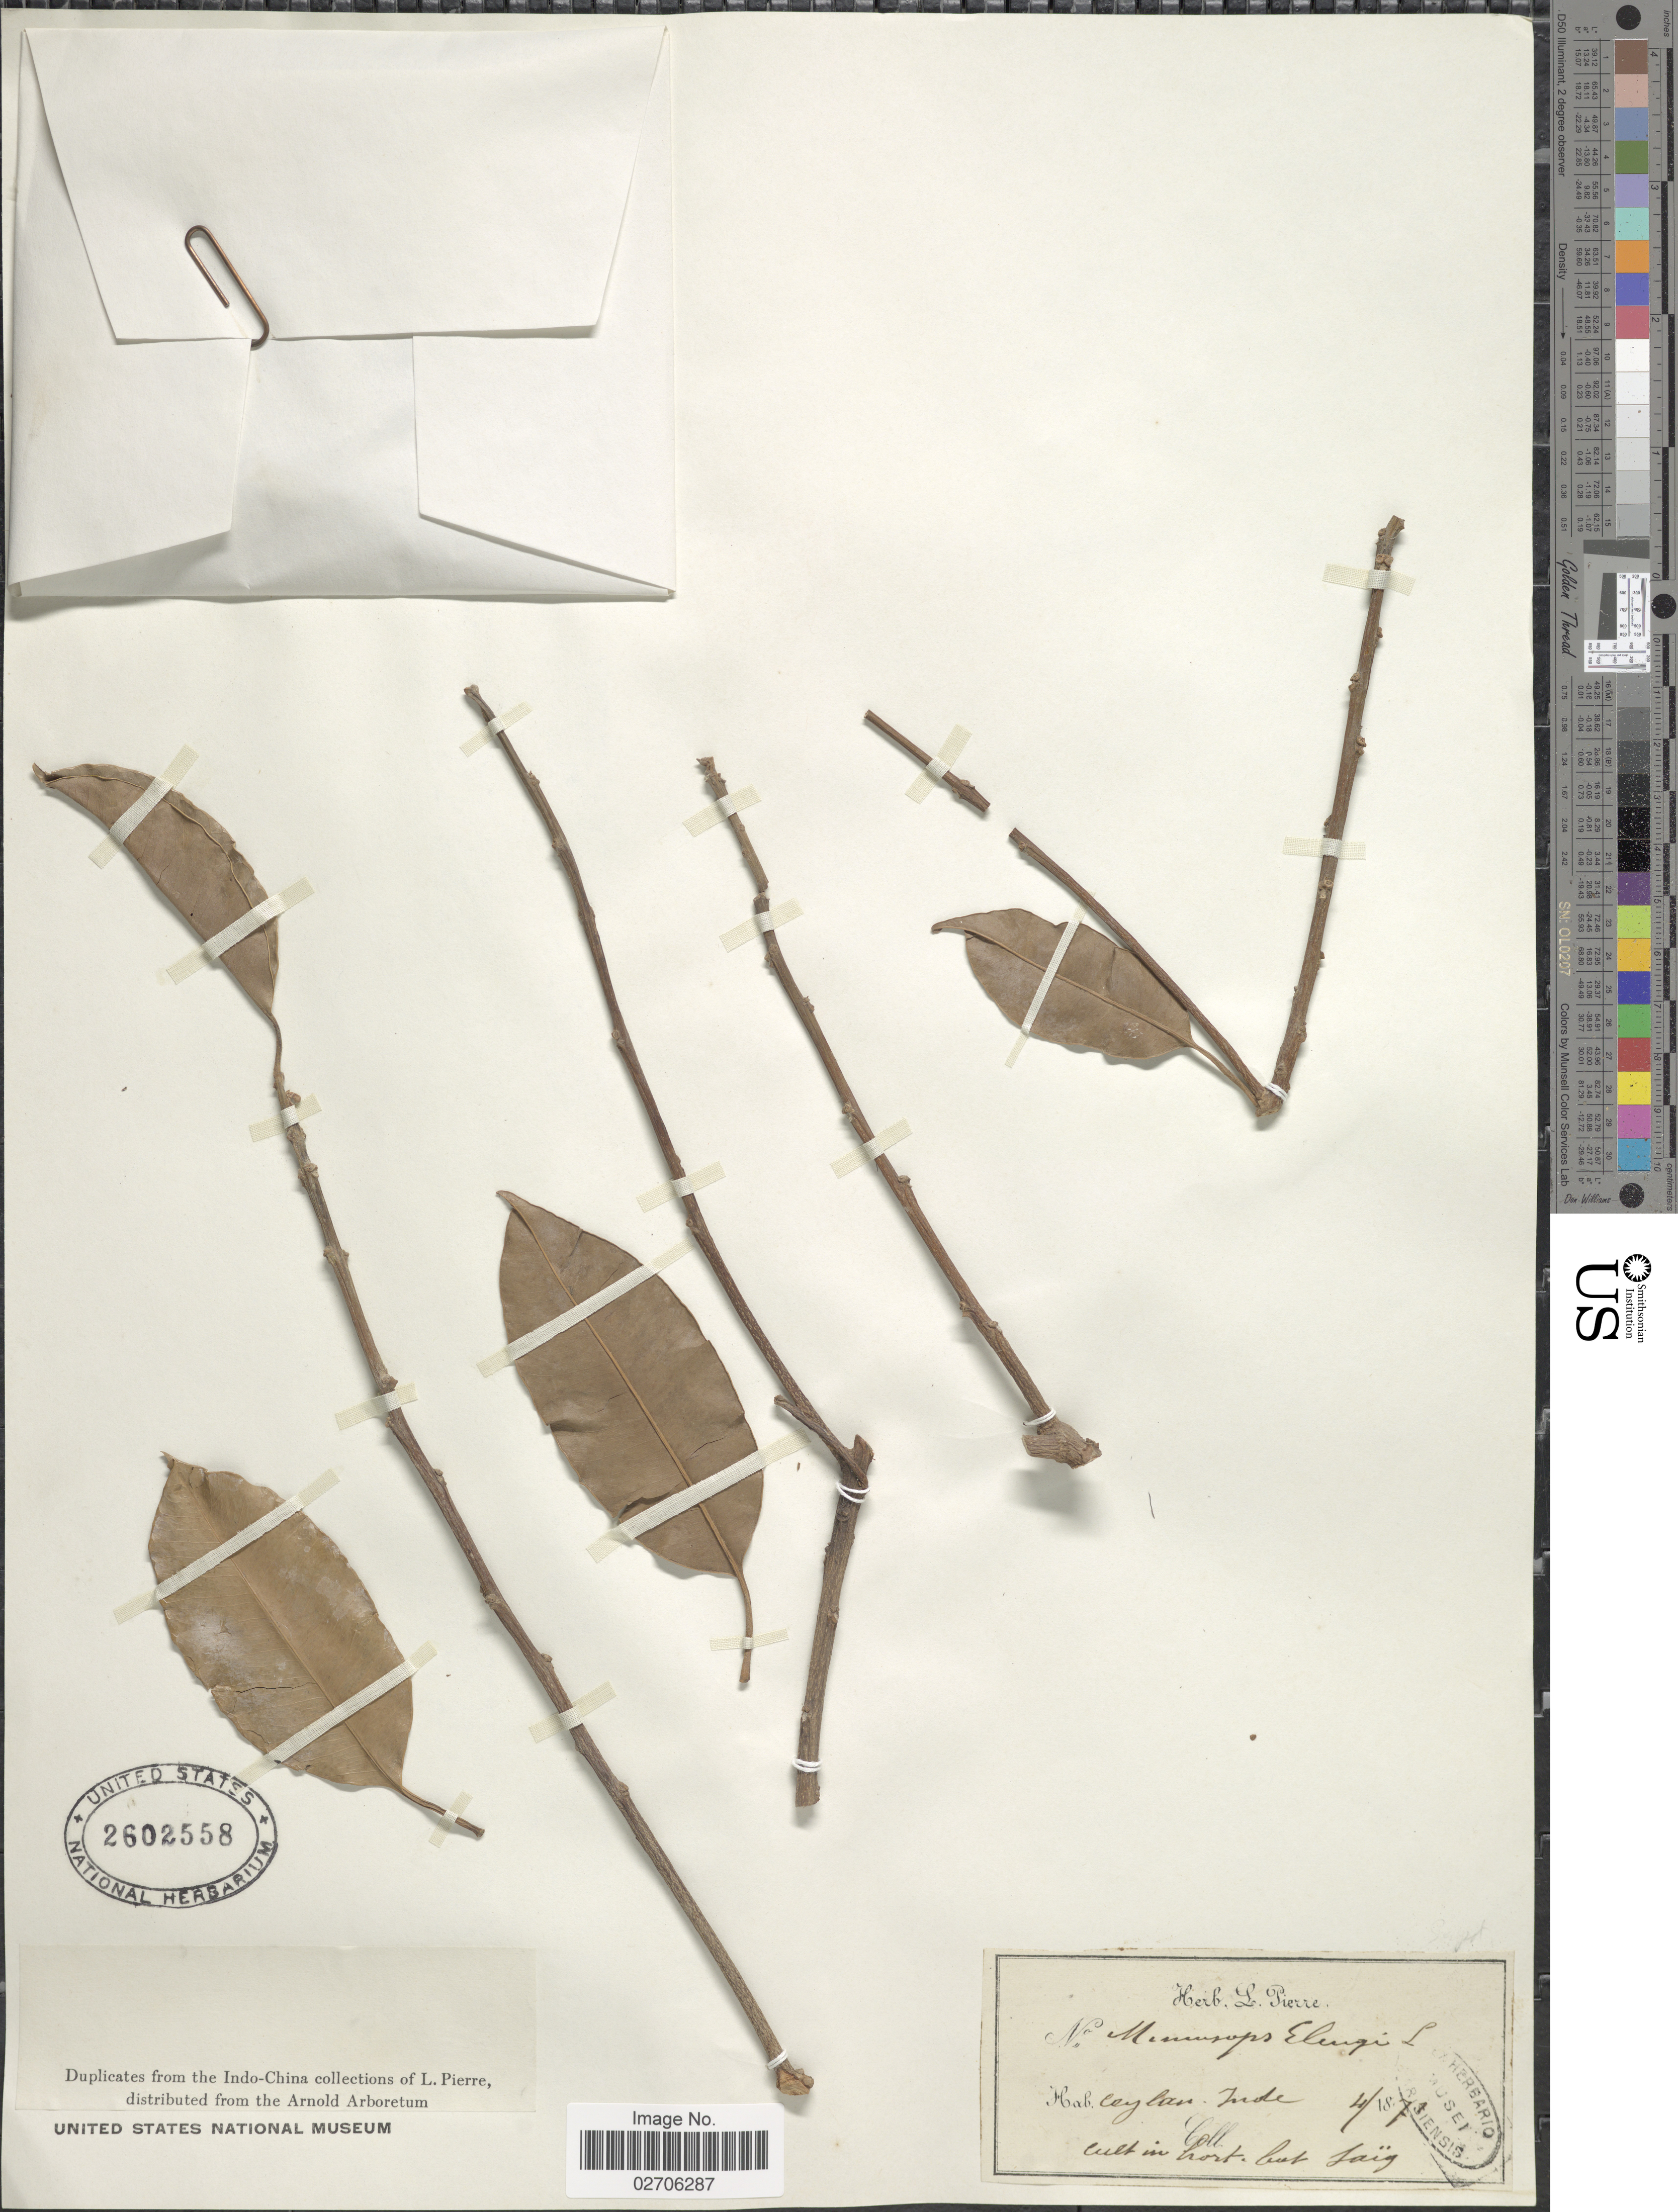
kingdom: Plantae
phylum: Tracheophyta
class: Magnoliopsida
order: Ericales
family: Sapotaceae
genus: Mimusops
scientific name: Mimusops djave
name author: Engl.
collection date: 1871-04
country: Sri Lanka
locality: Ceylon. Inde. Cult. in hort. bot. Jaig.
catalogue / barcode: US 2602558